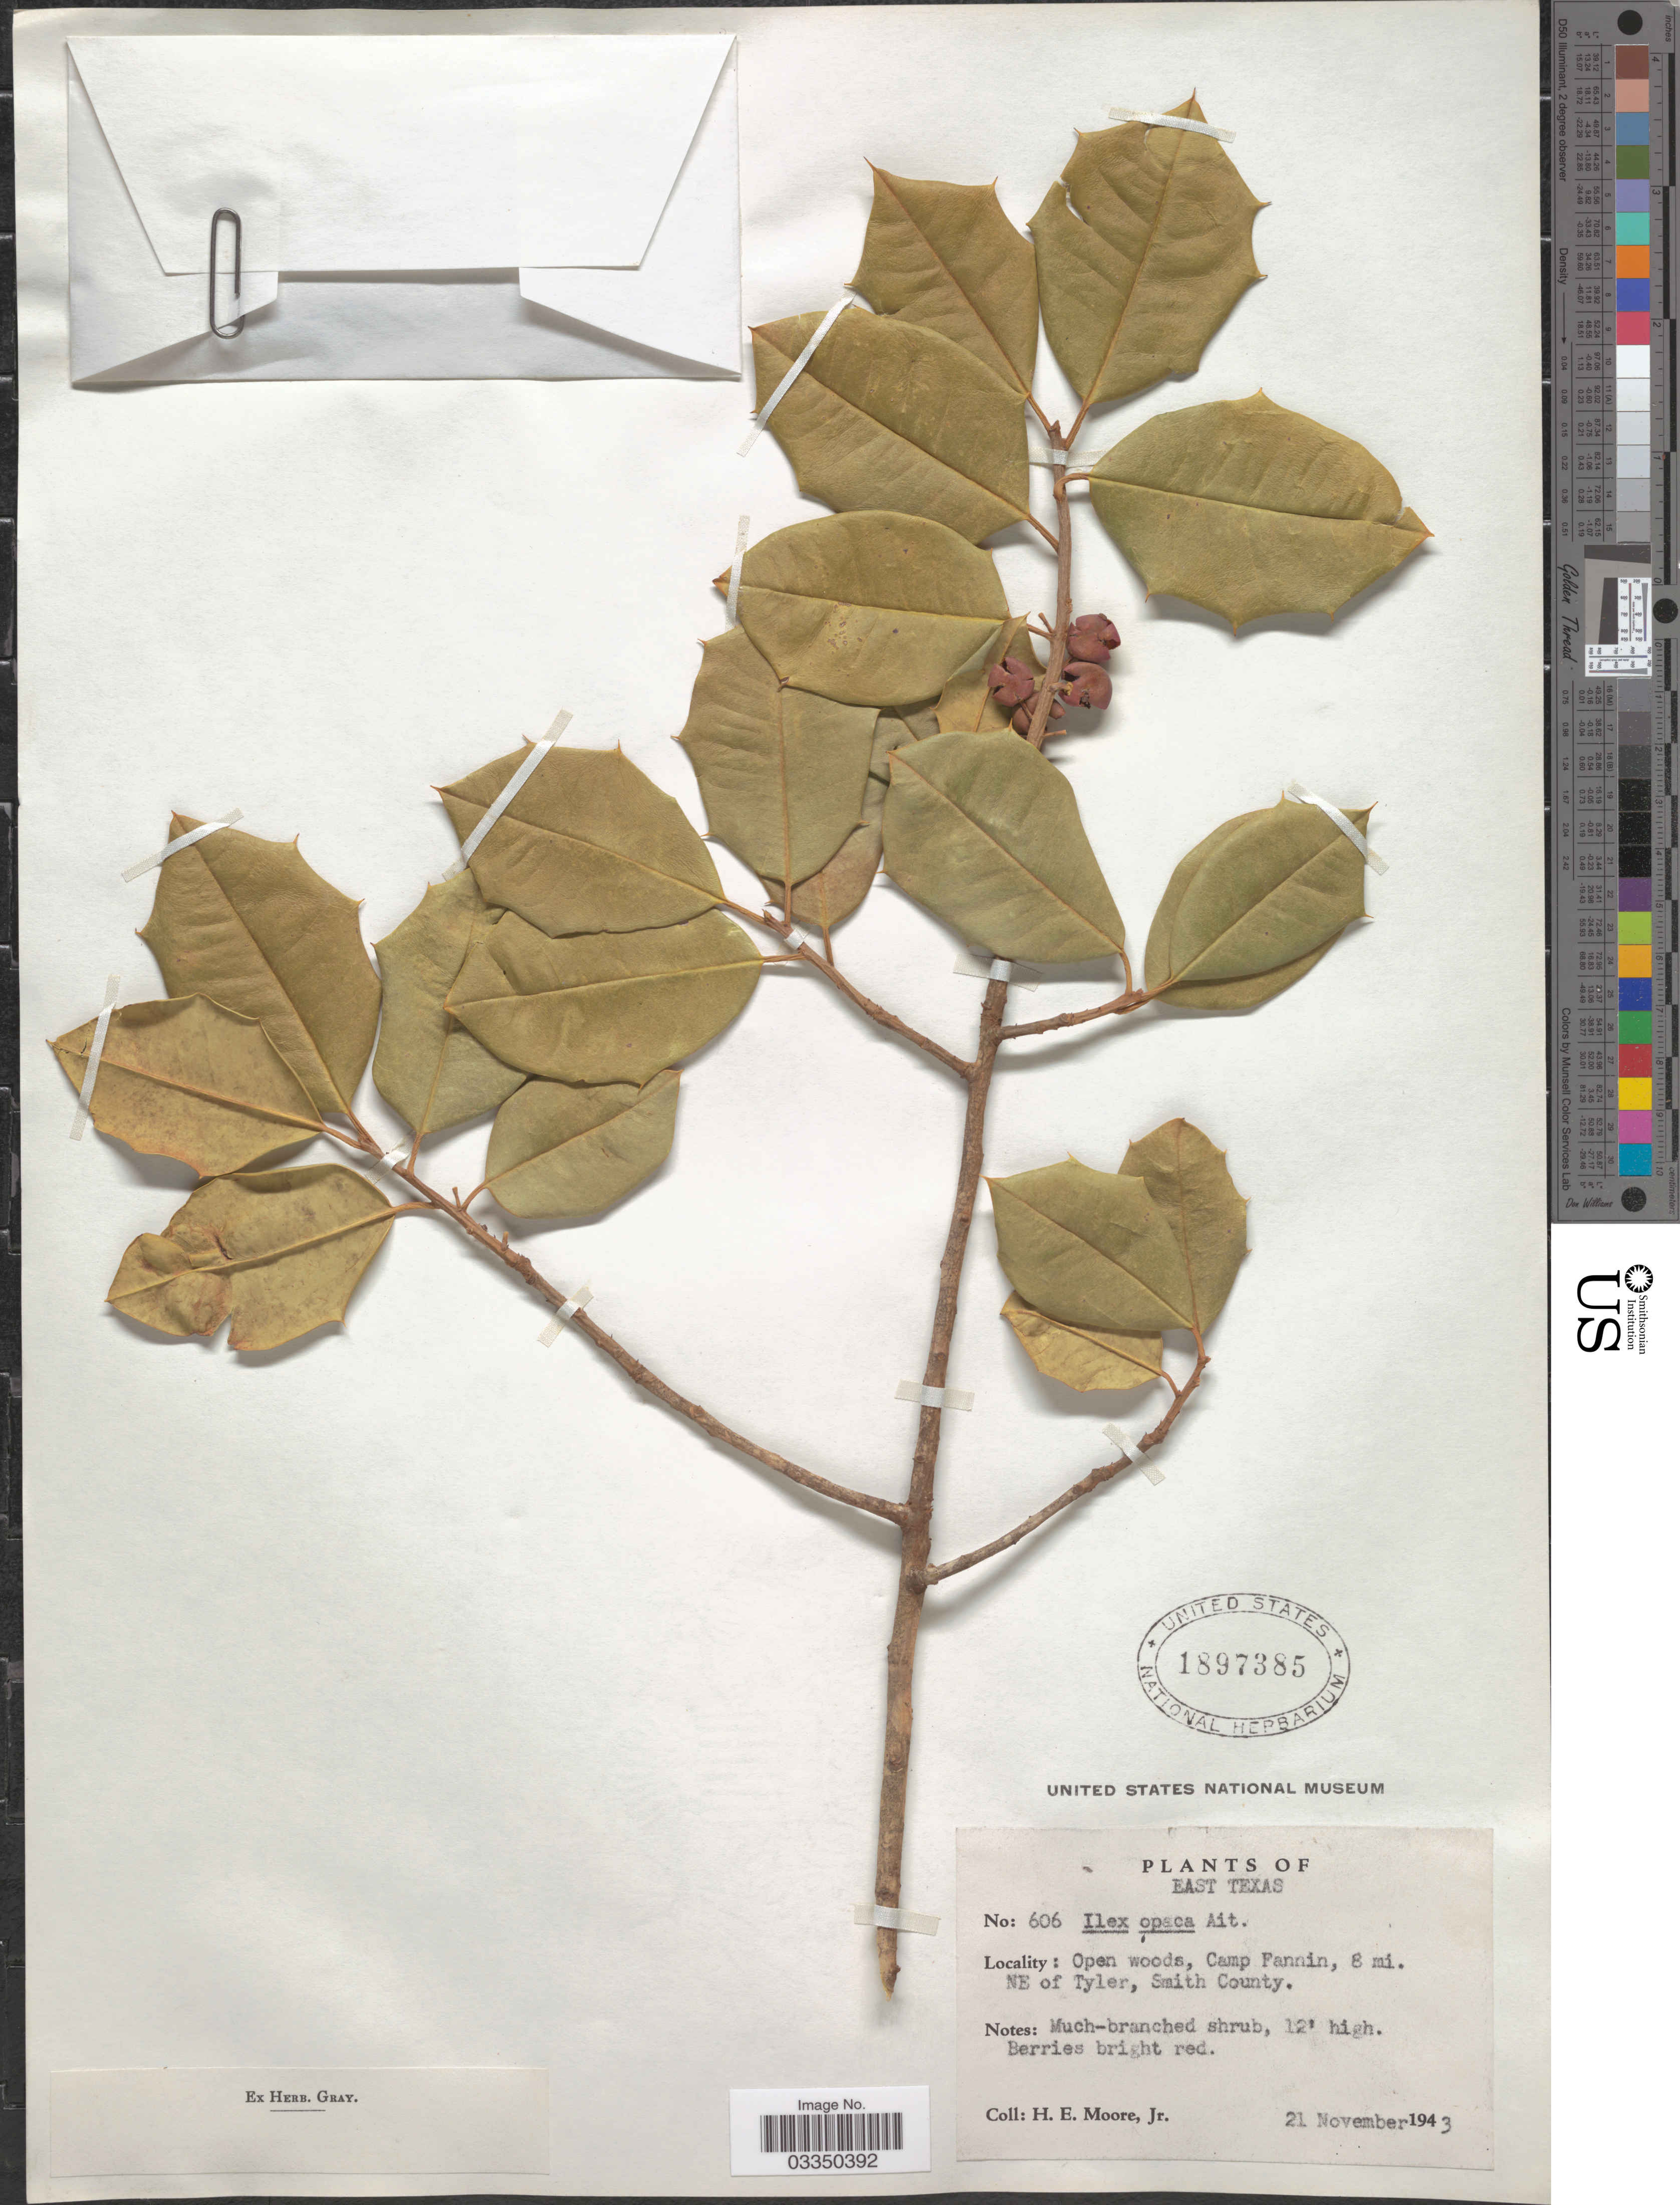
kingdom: Plantae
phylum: Tracheophyta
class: Magnoliopsida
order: Aquifoliales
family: Aquifoliaceae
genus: Ilex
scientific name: Ilex opaca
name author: Aiton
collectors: H. Moore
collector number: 606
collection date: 1943-11-21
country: United States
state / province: Texas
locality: East Texas. Camp Fannin, 8 mi. NE of Tyler, Smith County.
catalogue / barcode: US 1897385